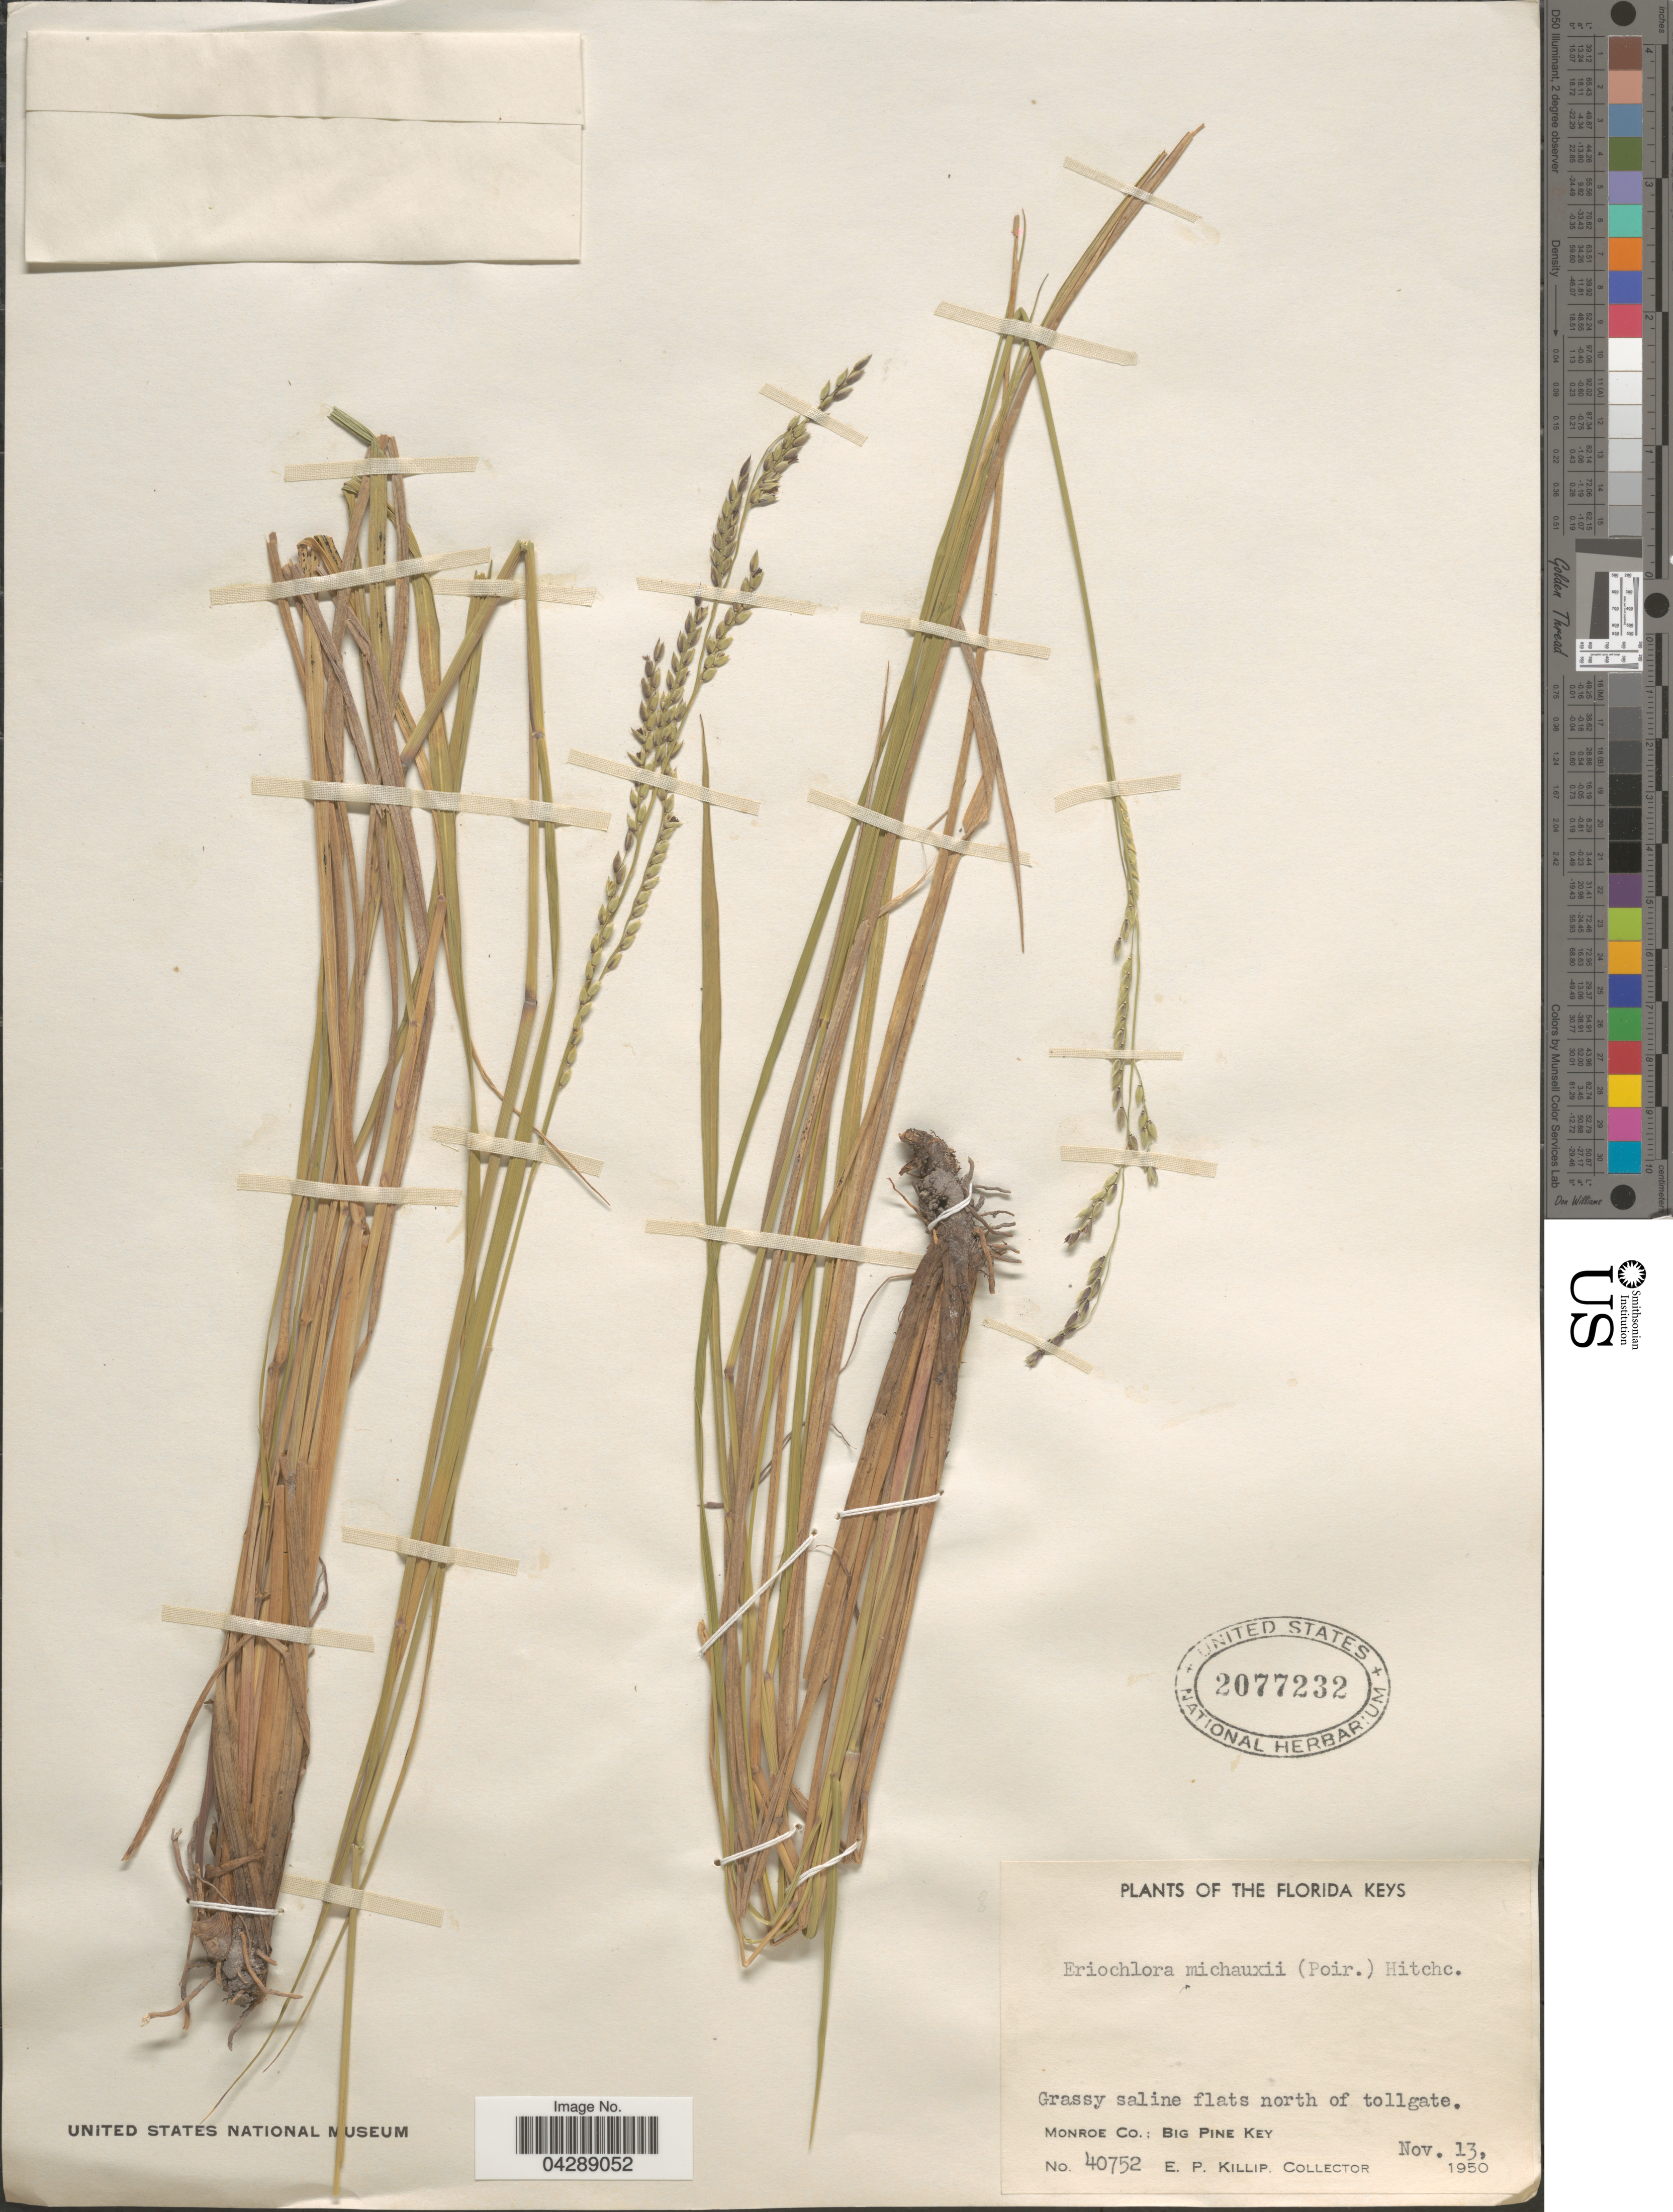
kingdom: Plantae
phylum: Tracheophyta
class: Liliopsida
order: Poales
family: Poaceae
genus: Eriochloa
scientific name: Eriochloa michauxii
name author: (Poir.) Hitchc.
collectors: E. P. Killip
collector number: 40752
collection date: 1950-11-13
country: United States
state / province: Florida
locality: The Florida Keys. Grassy saline flats north of tollgate. Monroe Co.: Big Pine Key.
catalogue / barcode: US 2077232